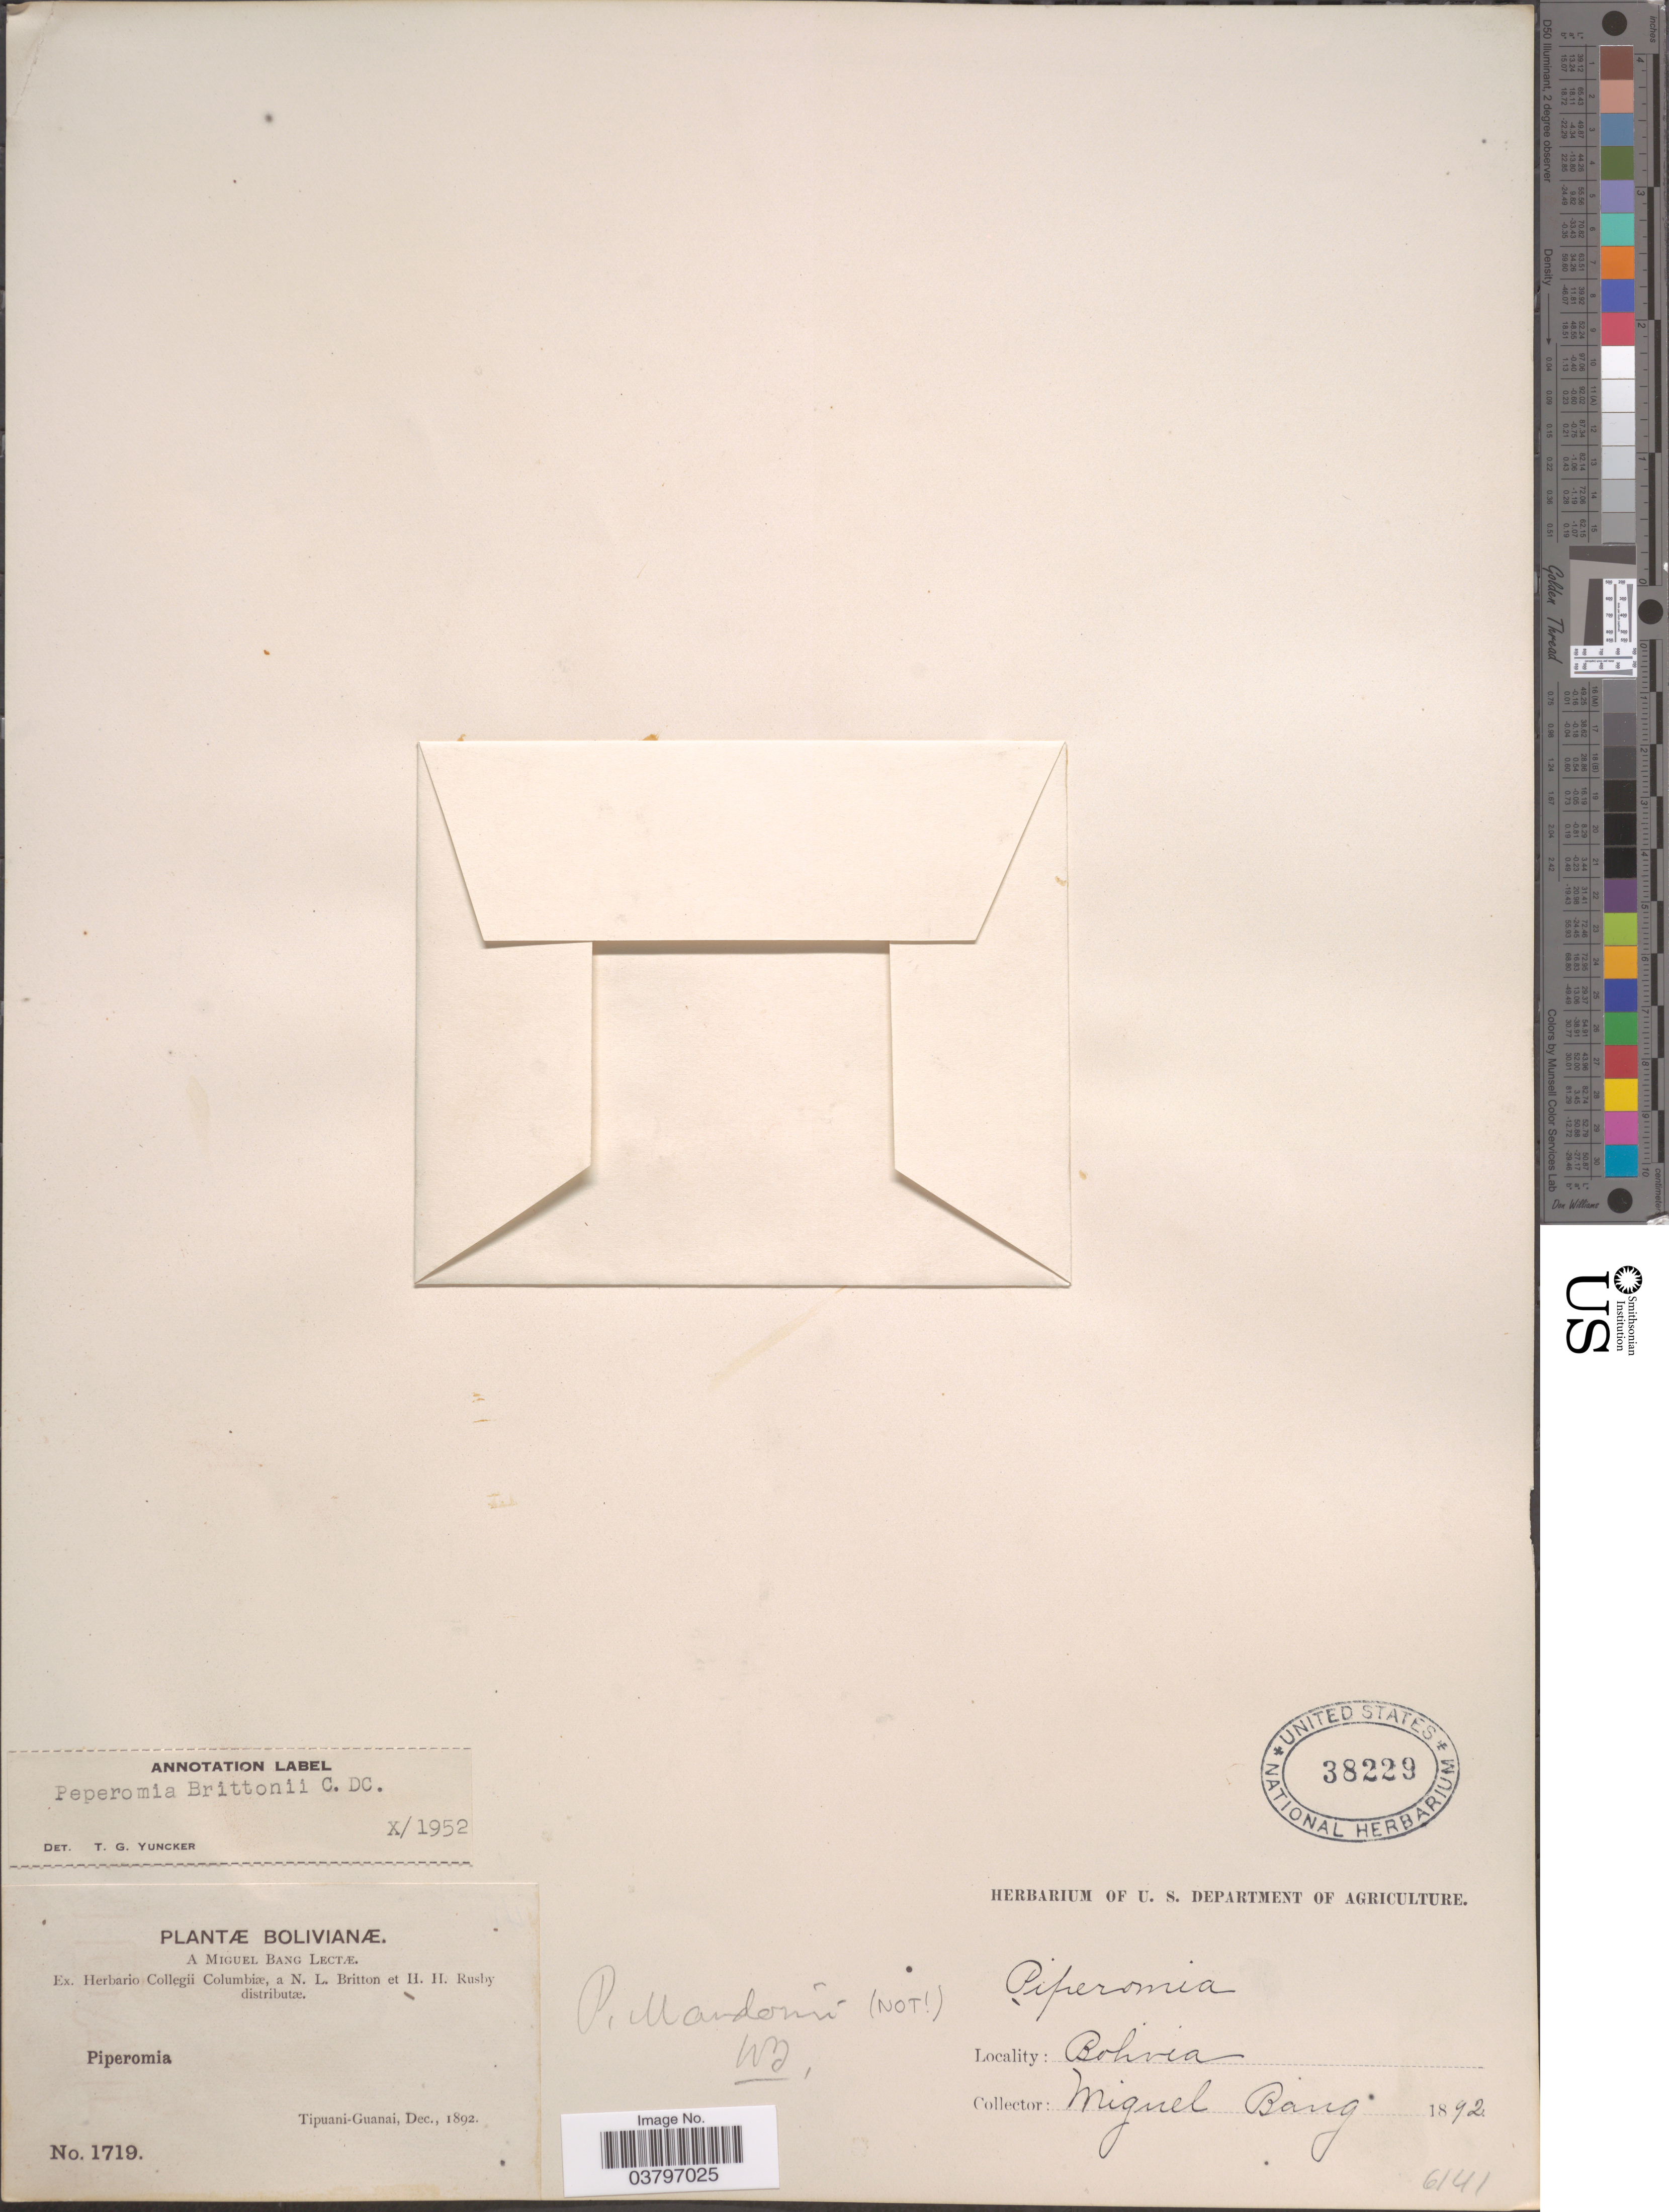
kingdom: Plantae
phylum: Tracheophyta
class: Magnoliopsida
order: Piperales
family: Piperaceae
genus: Peperomia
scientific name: Peperomia brittonii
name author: C. DC.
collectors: M. Bang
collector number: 1719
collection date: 1892-12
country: Bolivia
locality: Tipuani-Guanai.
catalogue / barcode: US 38229